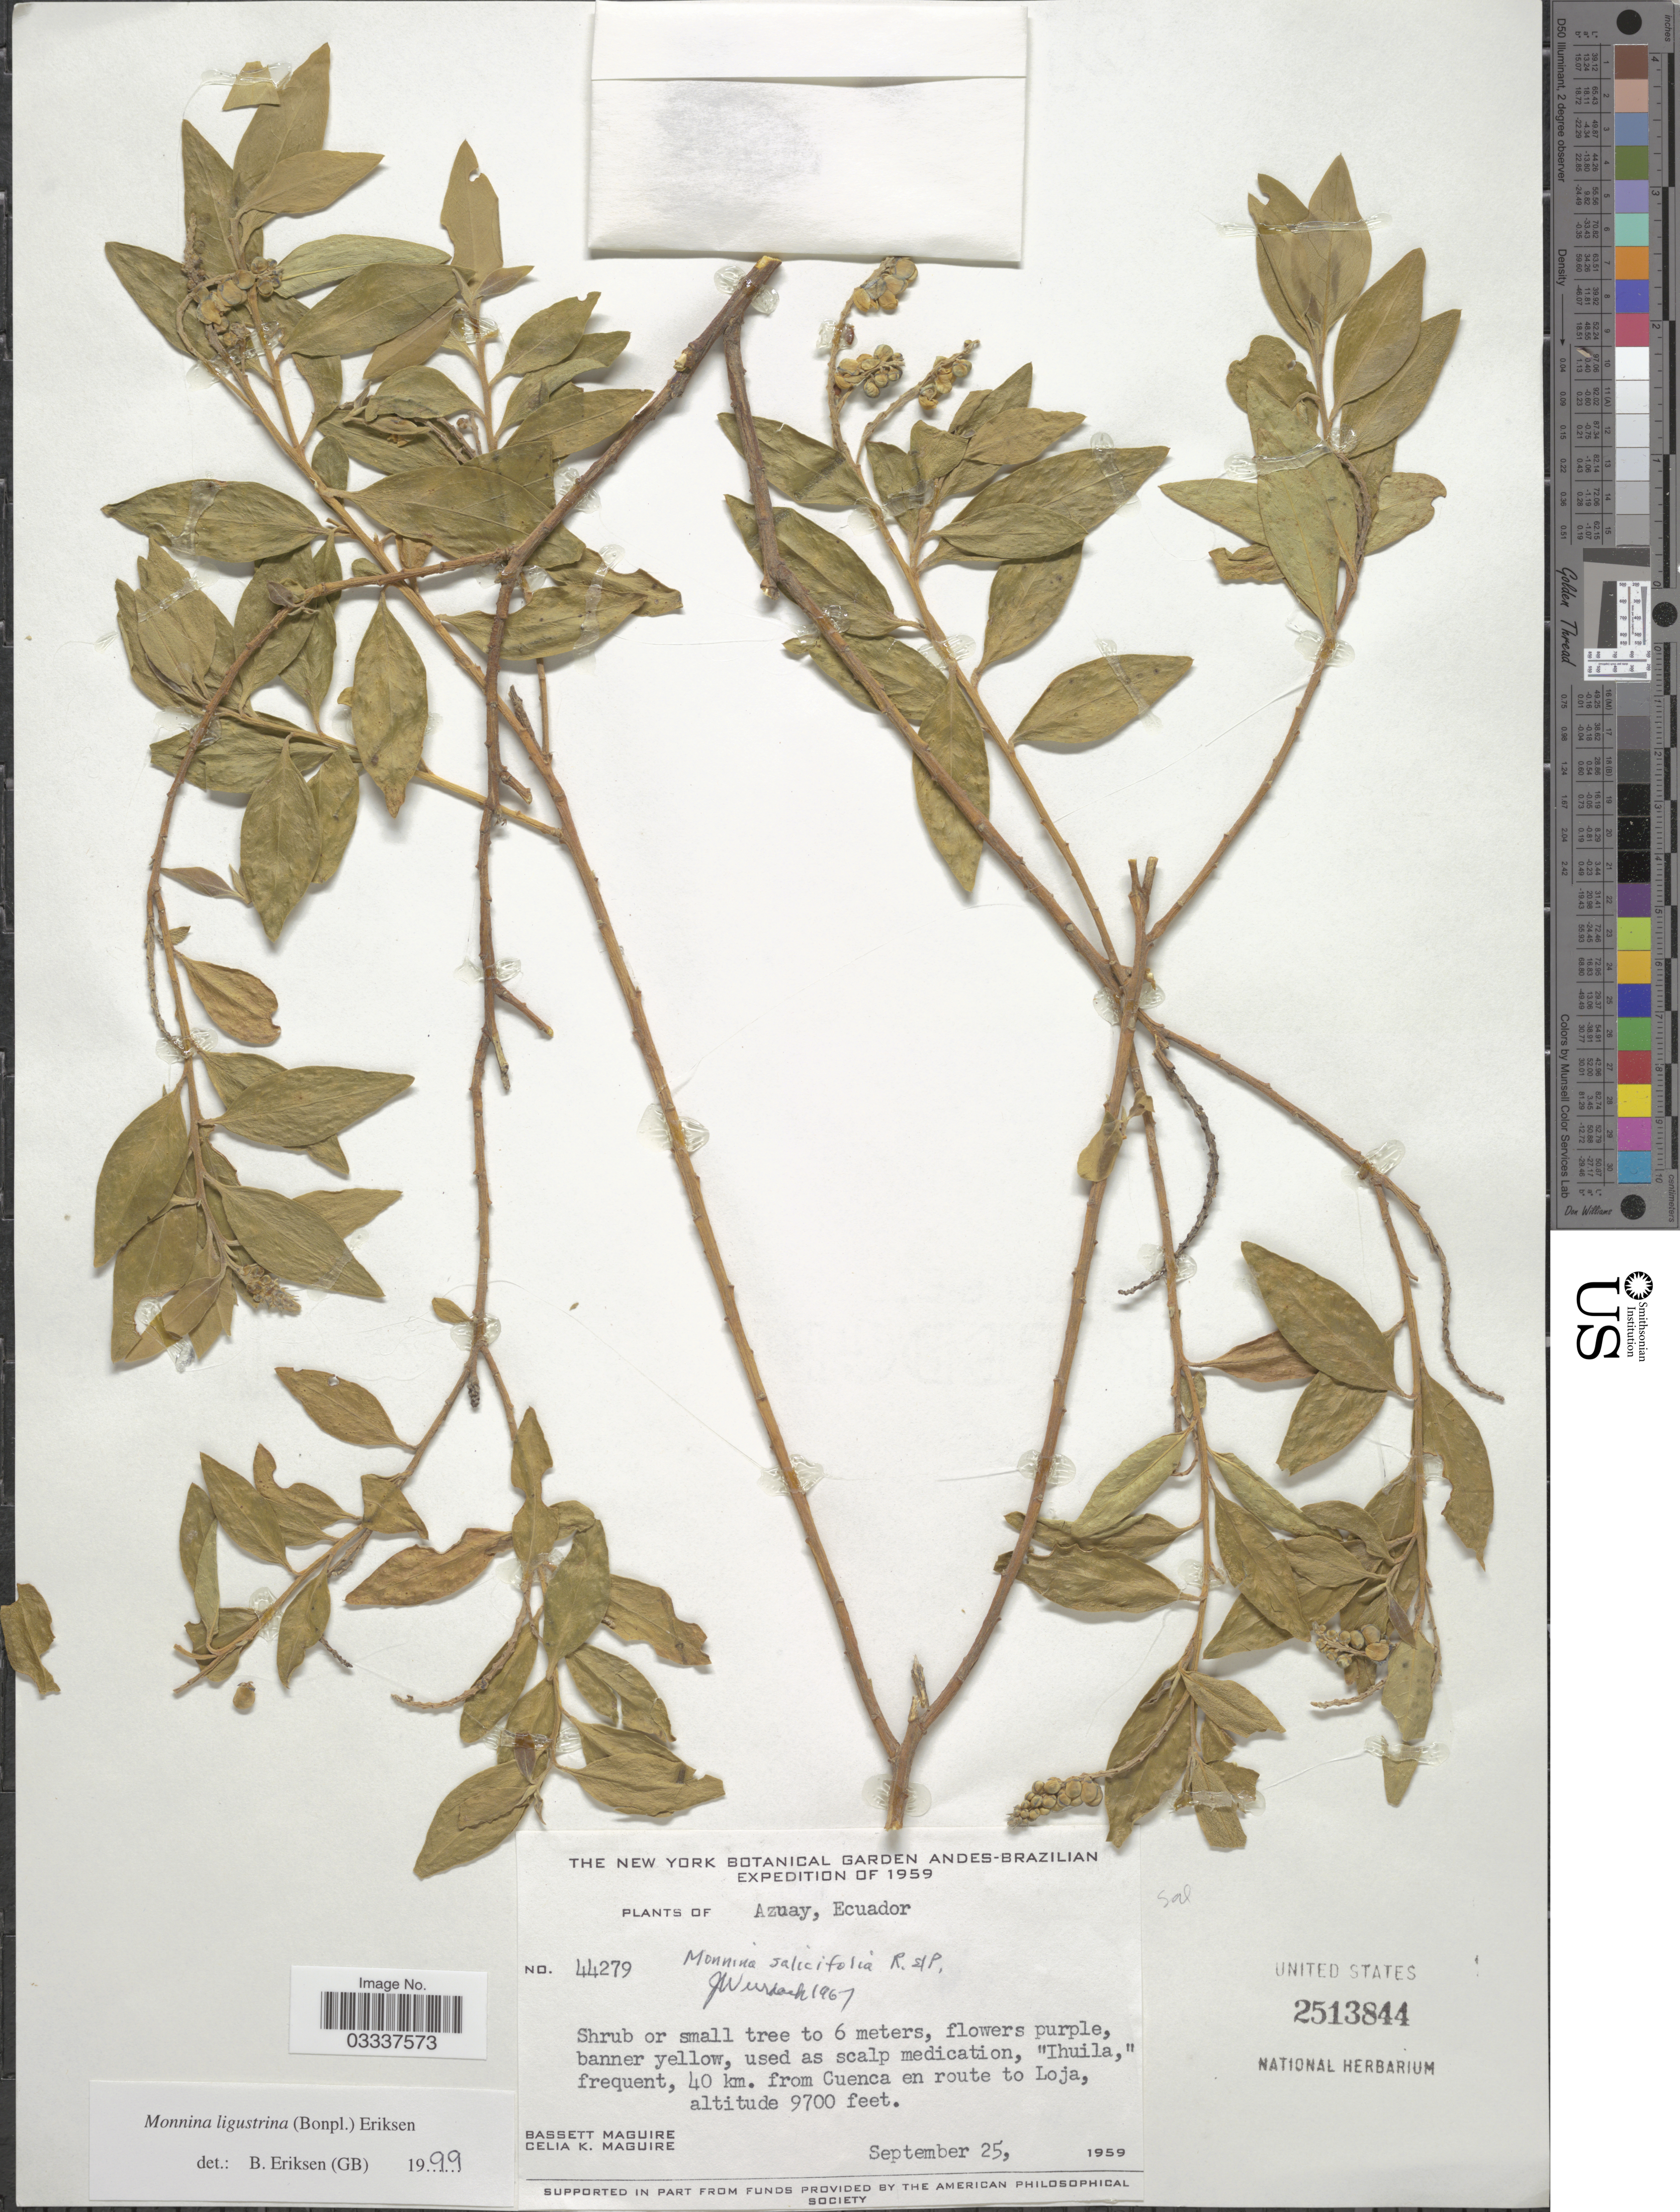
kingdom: Plantae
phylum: Tracheophyta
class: Magnoliopsida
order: Fabales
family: Polygalaceae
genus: Monnina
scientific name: Monnina ligustrifolia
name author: Kunth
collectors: B. Maguire & C. K. Maguire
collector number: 44279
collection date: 1959-09-25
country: Ecuador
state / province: Azuay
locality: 40 km. from Cuenca en route to Loja.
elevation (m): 2957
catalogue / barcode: US 2513844